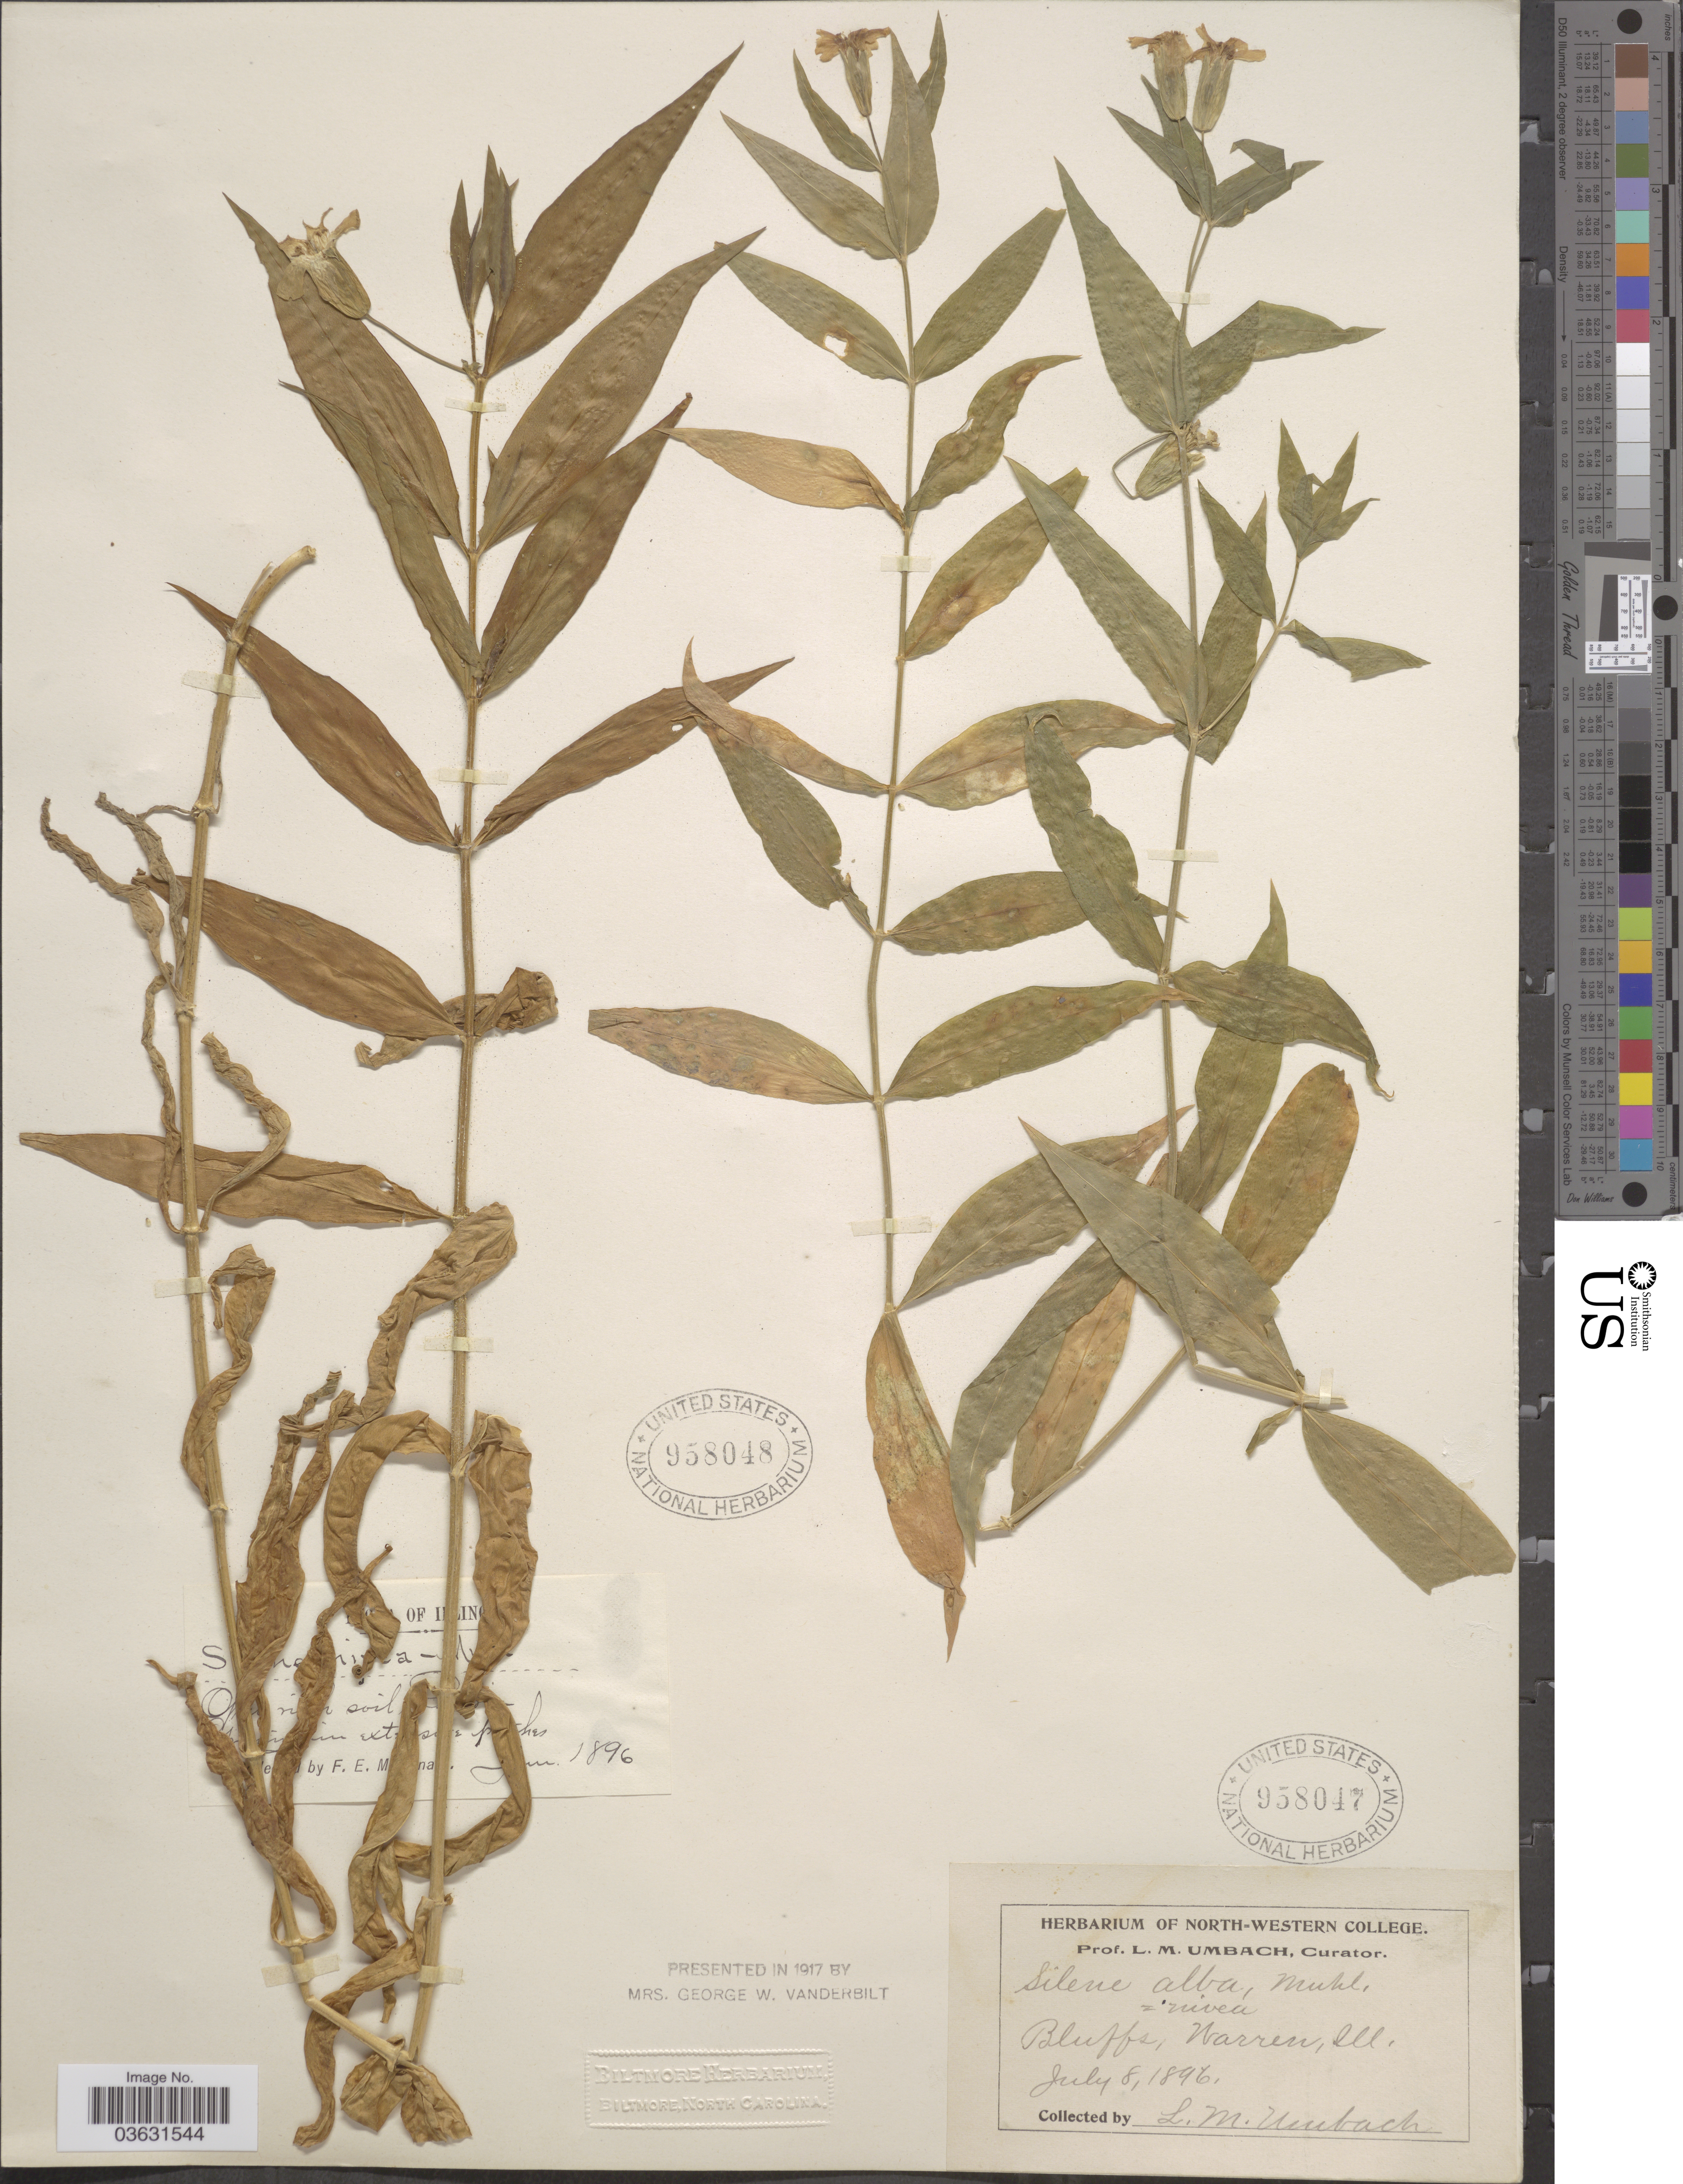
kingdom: Plantae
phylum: Tracheophyta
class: Magnoliopsida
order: Caryophyllales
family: Caryophyllaceae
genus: Silene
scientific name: Silene nivea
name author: (Nutt.) Muhl. ex DC.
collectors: F. E. McDonald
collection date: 1896-06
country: United States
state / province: Illinois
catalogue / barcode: US 958048-2